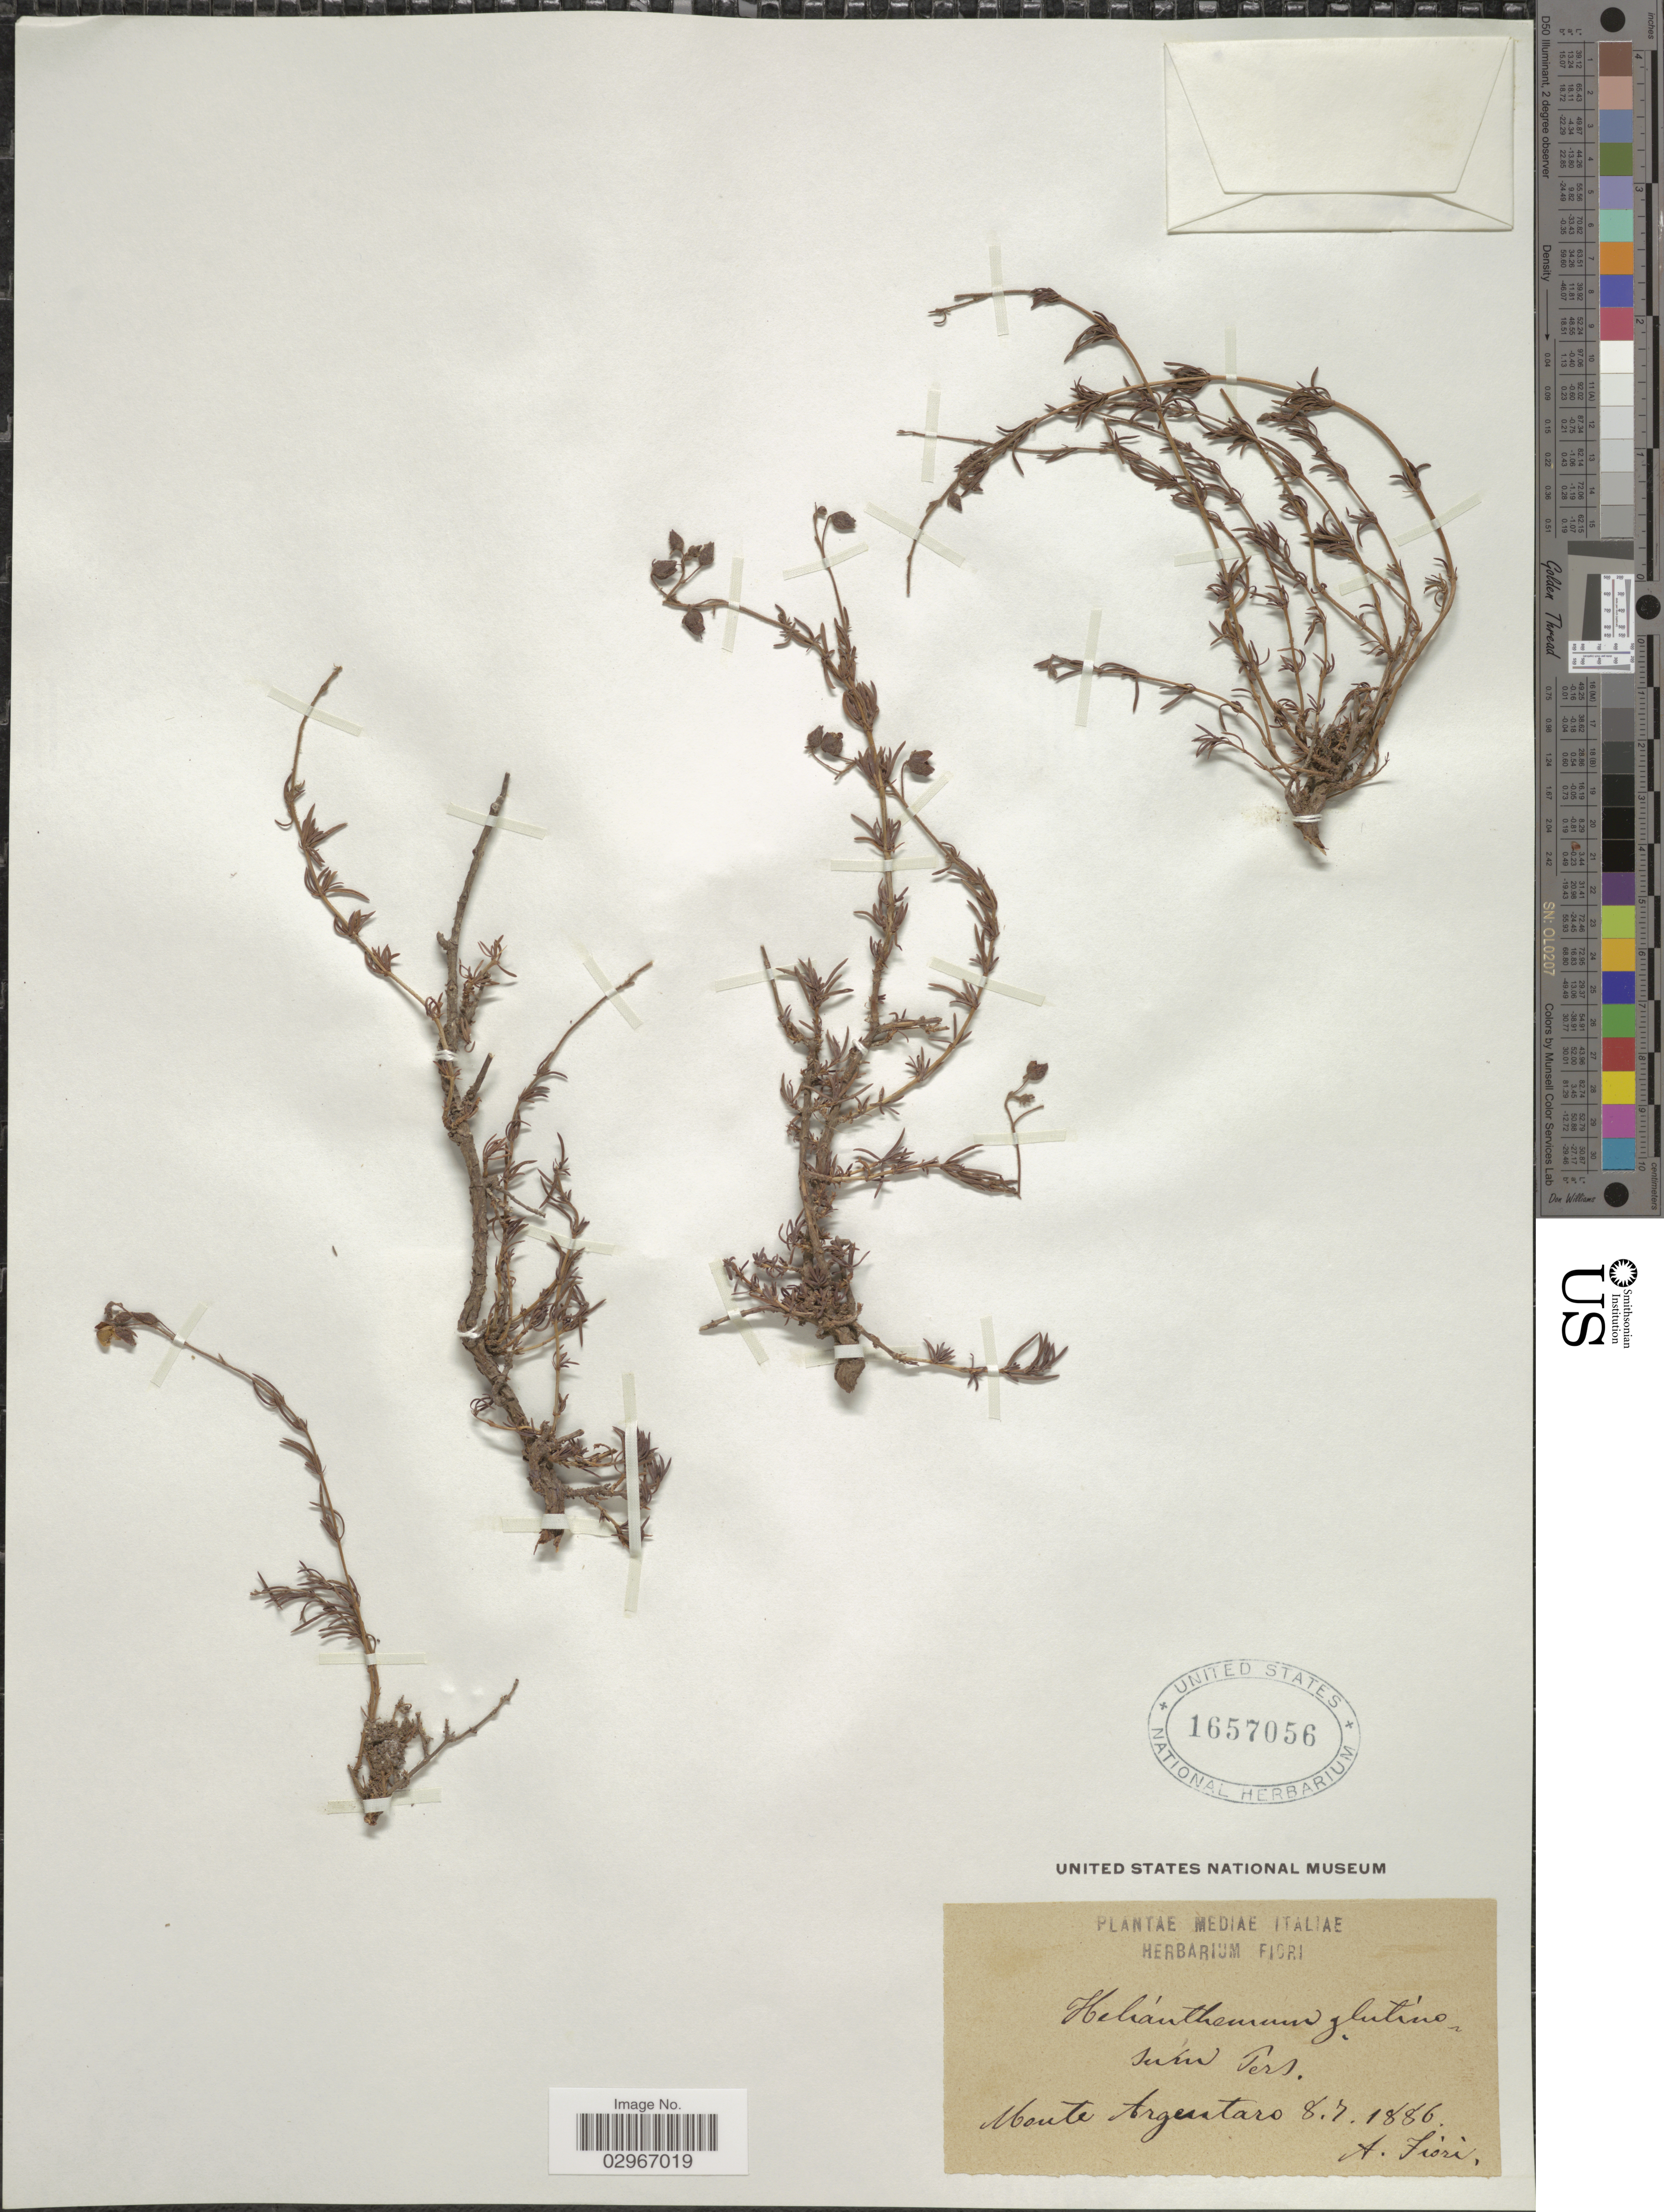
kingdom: Plantae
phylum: Tracheophyta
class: Magnoliopsida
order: Malvales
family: Cistaceae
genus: Helianthemum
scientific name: Helianthemum glutinosum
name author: Pers.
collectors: A. Fiori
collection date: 1886-07-08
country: Italy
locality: Monte Argentaro.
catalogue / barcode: US 1657056